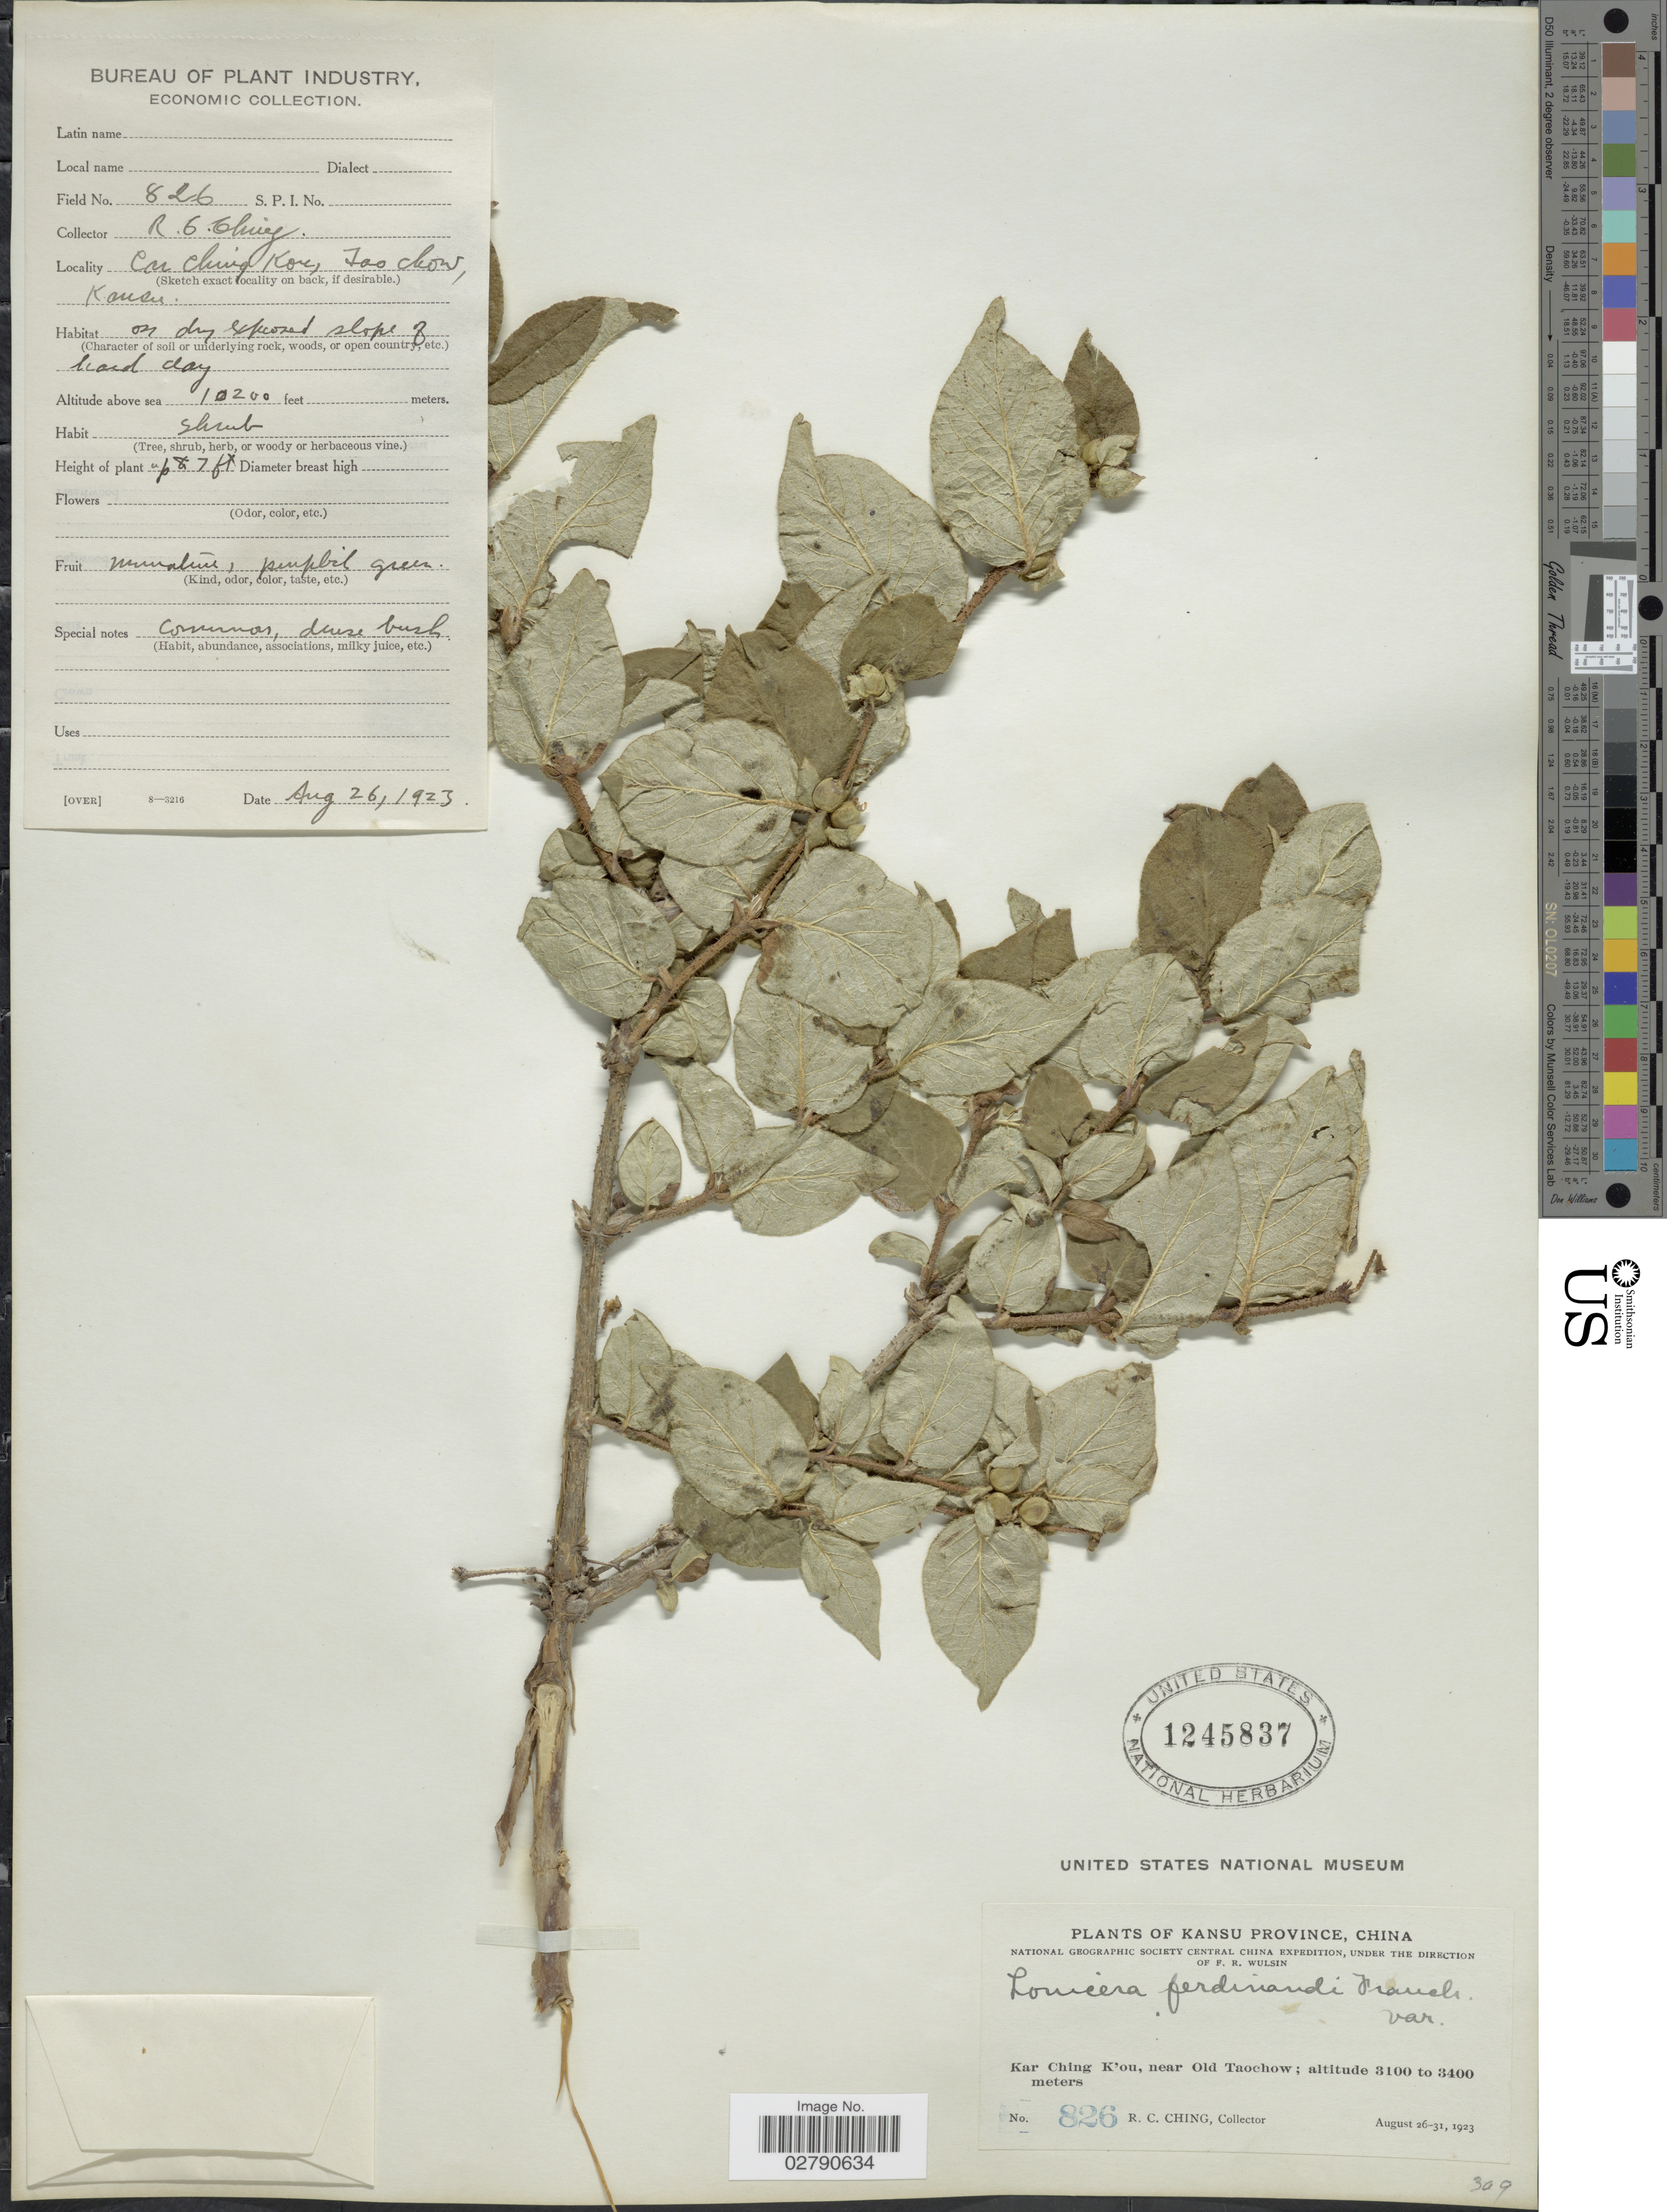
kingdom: Plantae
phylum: Tracheophyta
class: Magnoliopsida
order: Dipsacales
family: Caprifoliaceae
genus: Lonicera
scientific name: Lonicera ferdinandi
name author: Franch.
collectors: R. C. Ching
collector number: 826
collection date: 1923-08-26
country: China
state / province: Gansu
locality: Kansu Province. Kar Ching K'ou, near Old Taochow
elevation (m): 3109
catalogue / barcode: US 1245837